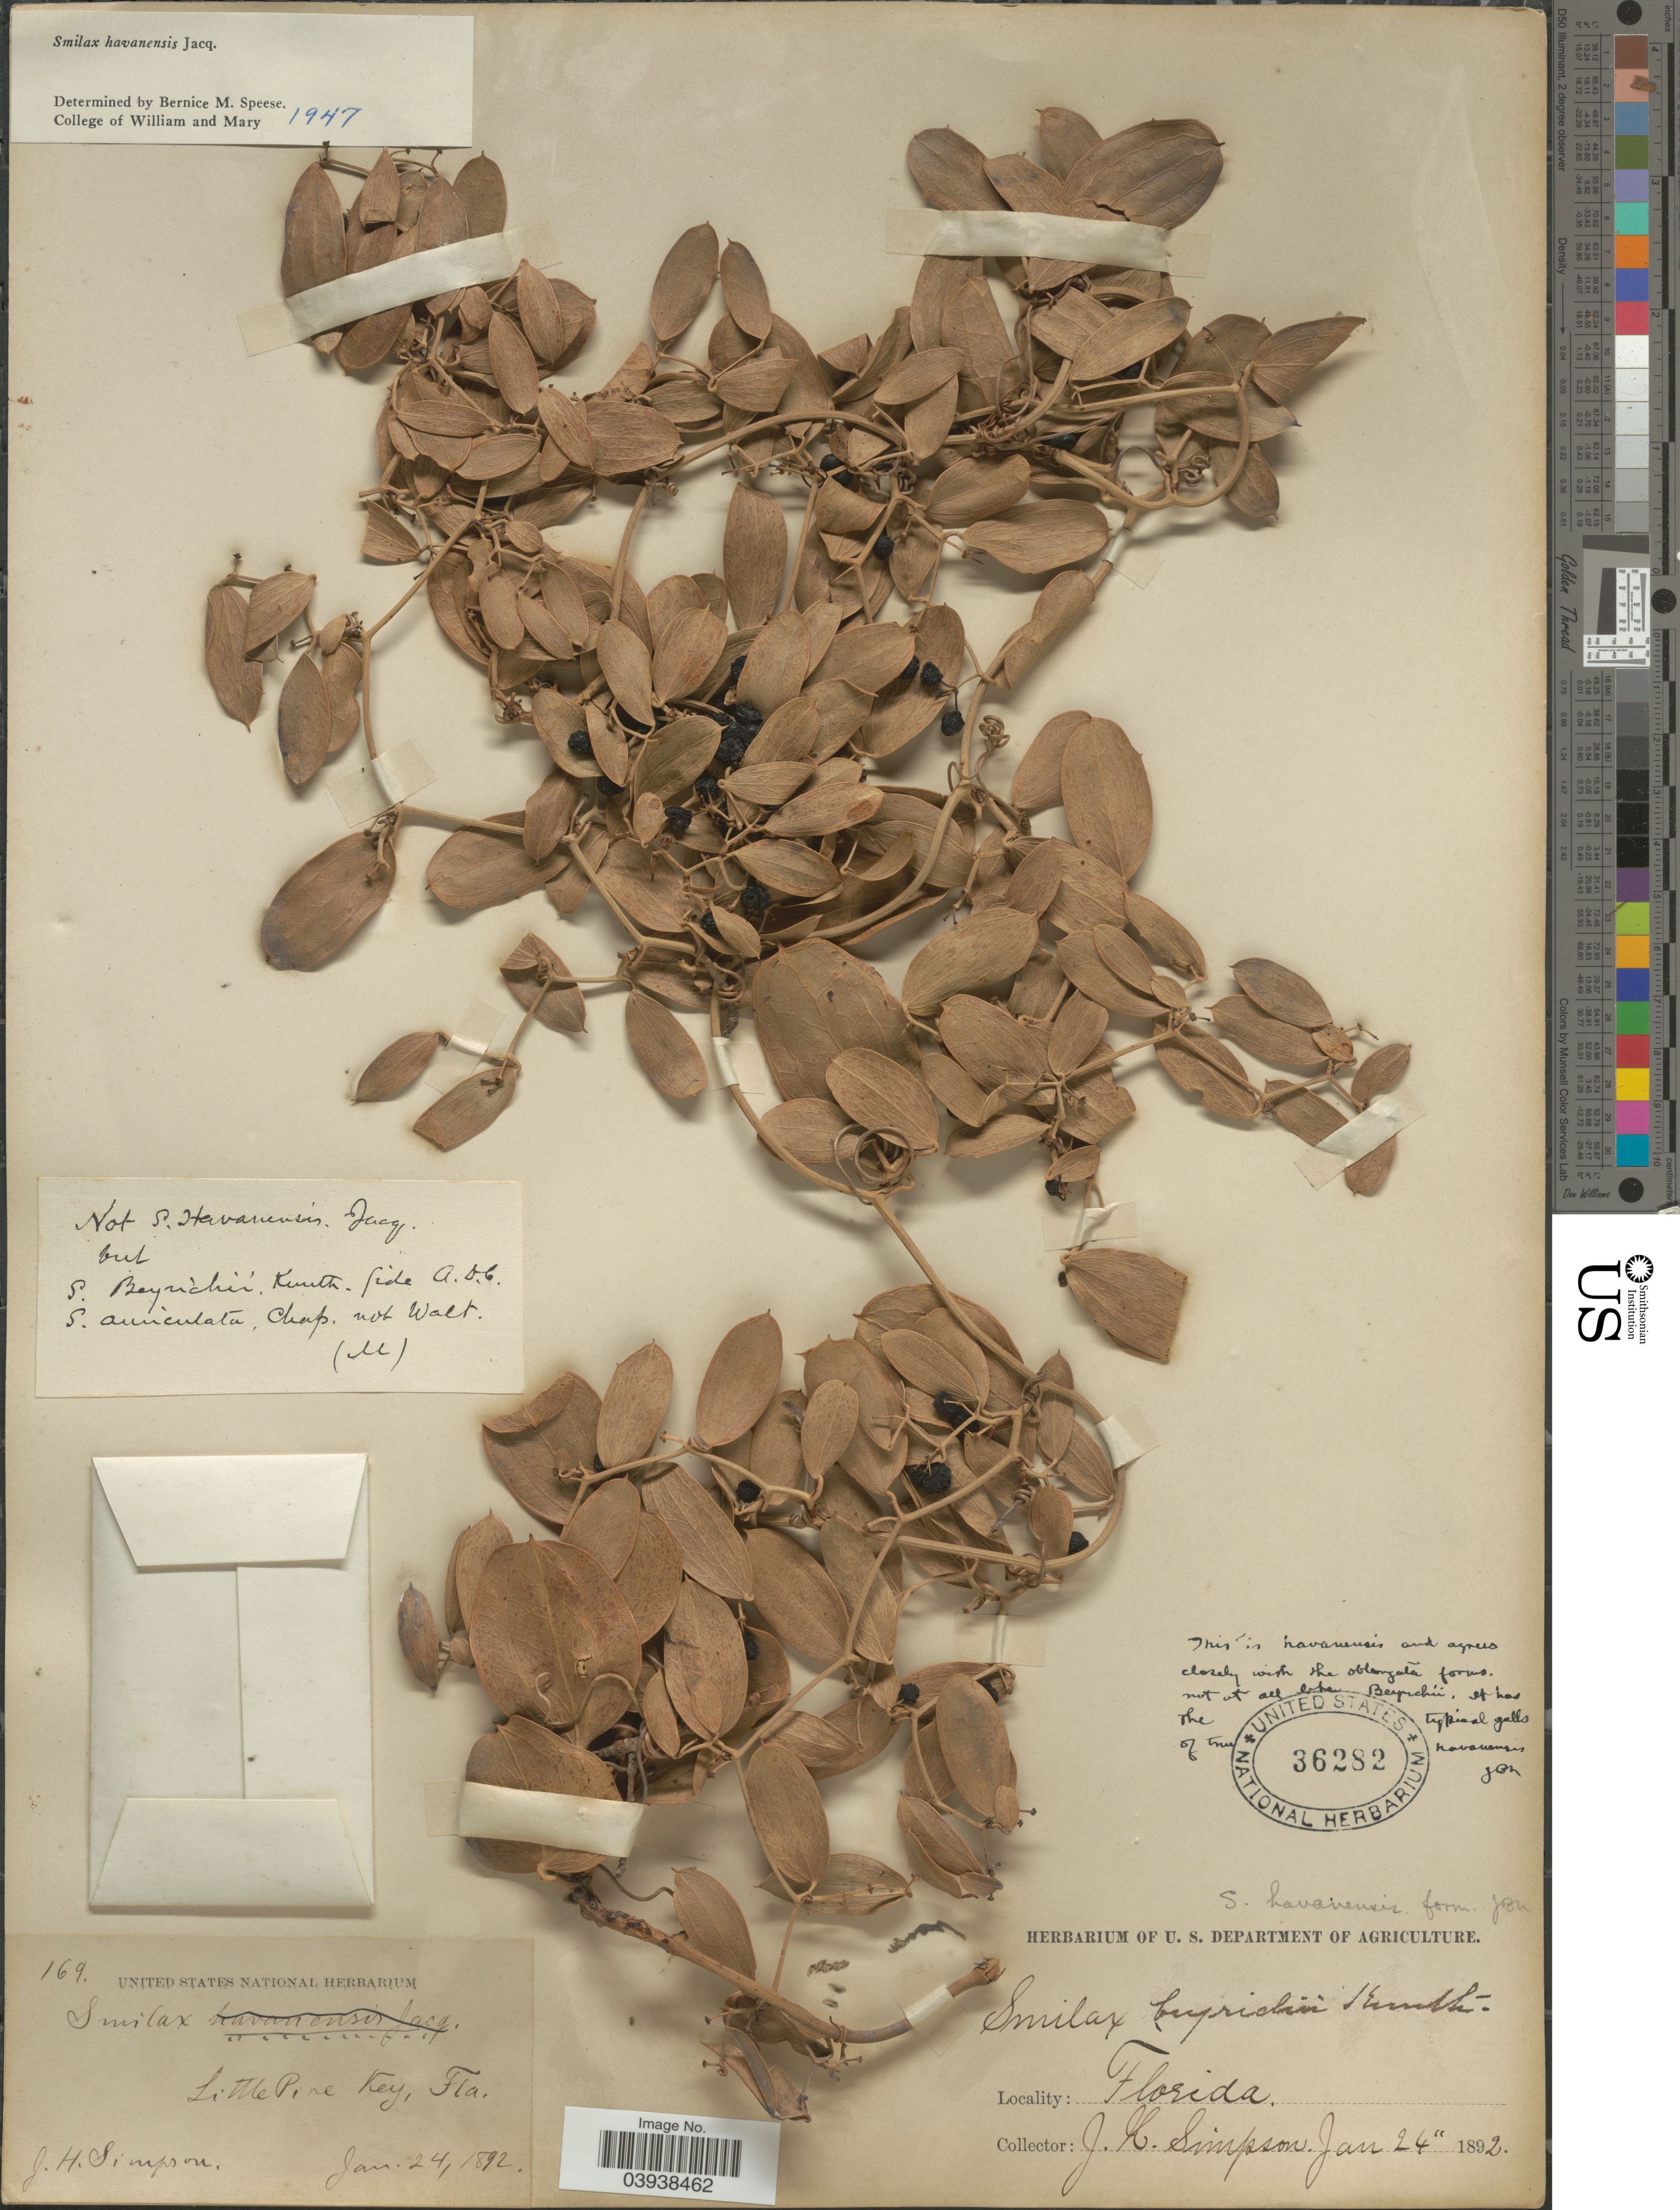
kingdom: Plantae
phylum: Tracheophyta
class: Liliopsida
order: Liliales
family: Smilacaceae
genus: Smilax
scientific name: Smilax havanensis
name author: Jacq.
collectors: J. H. Simpson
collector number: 169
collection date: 1892-01-24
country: United States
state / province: Florida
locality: Little Pine Key.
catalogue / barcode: US 36282